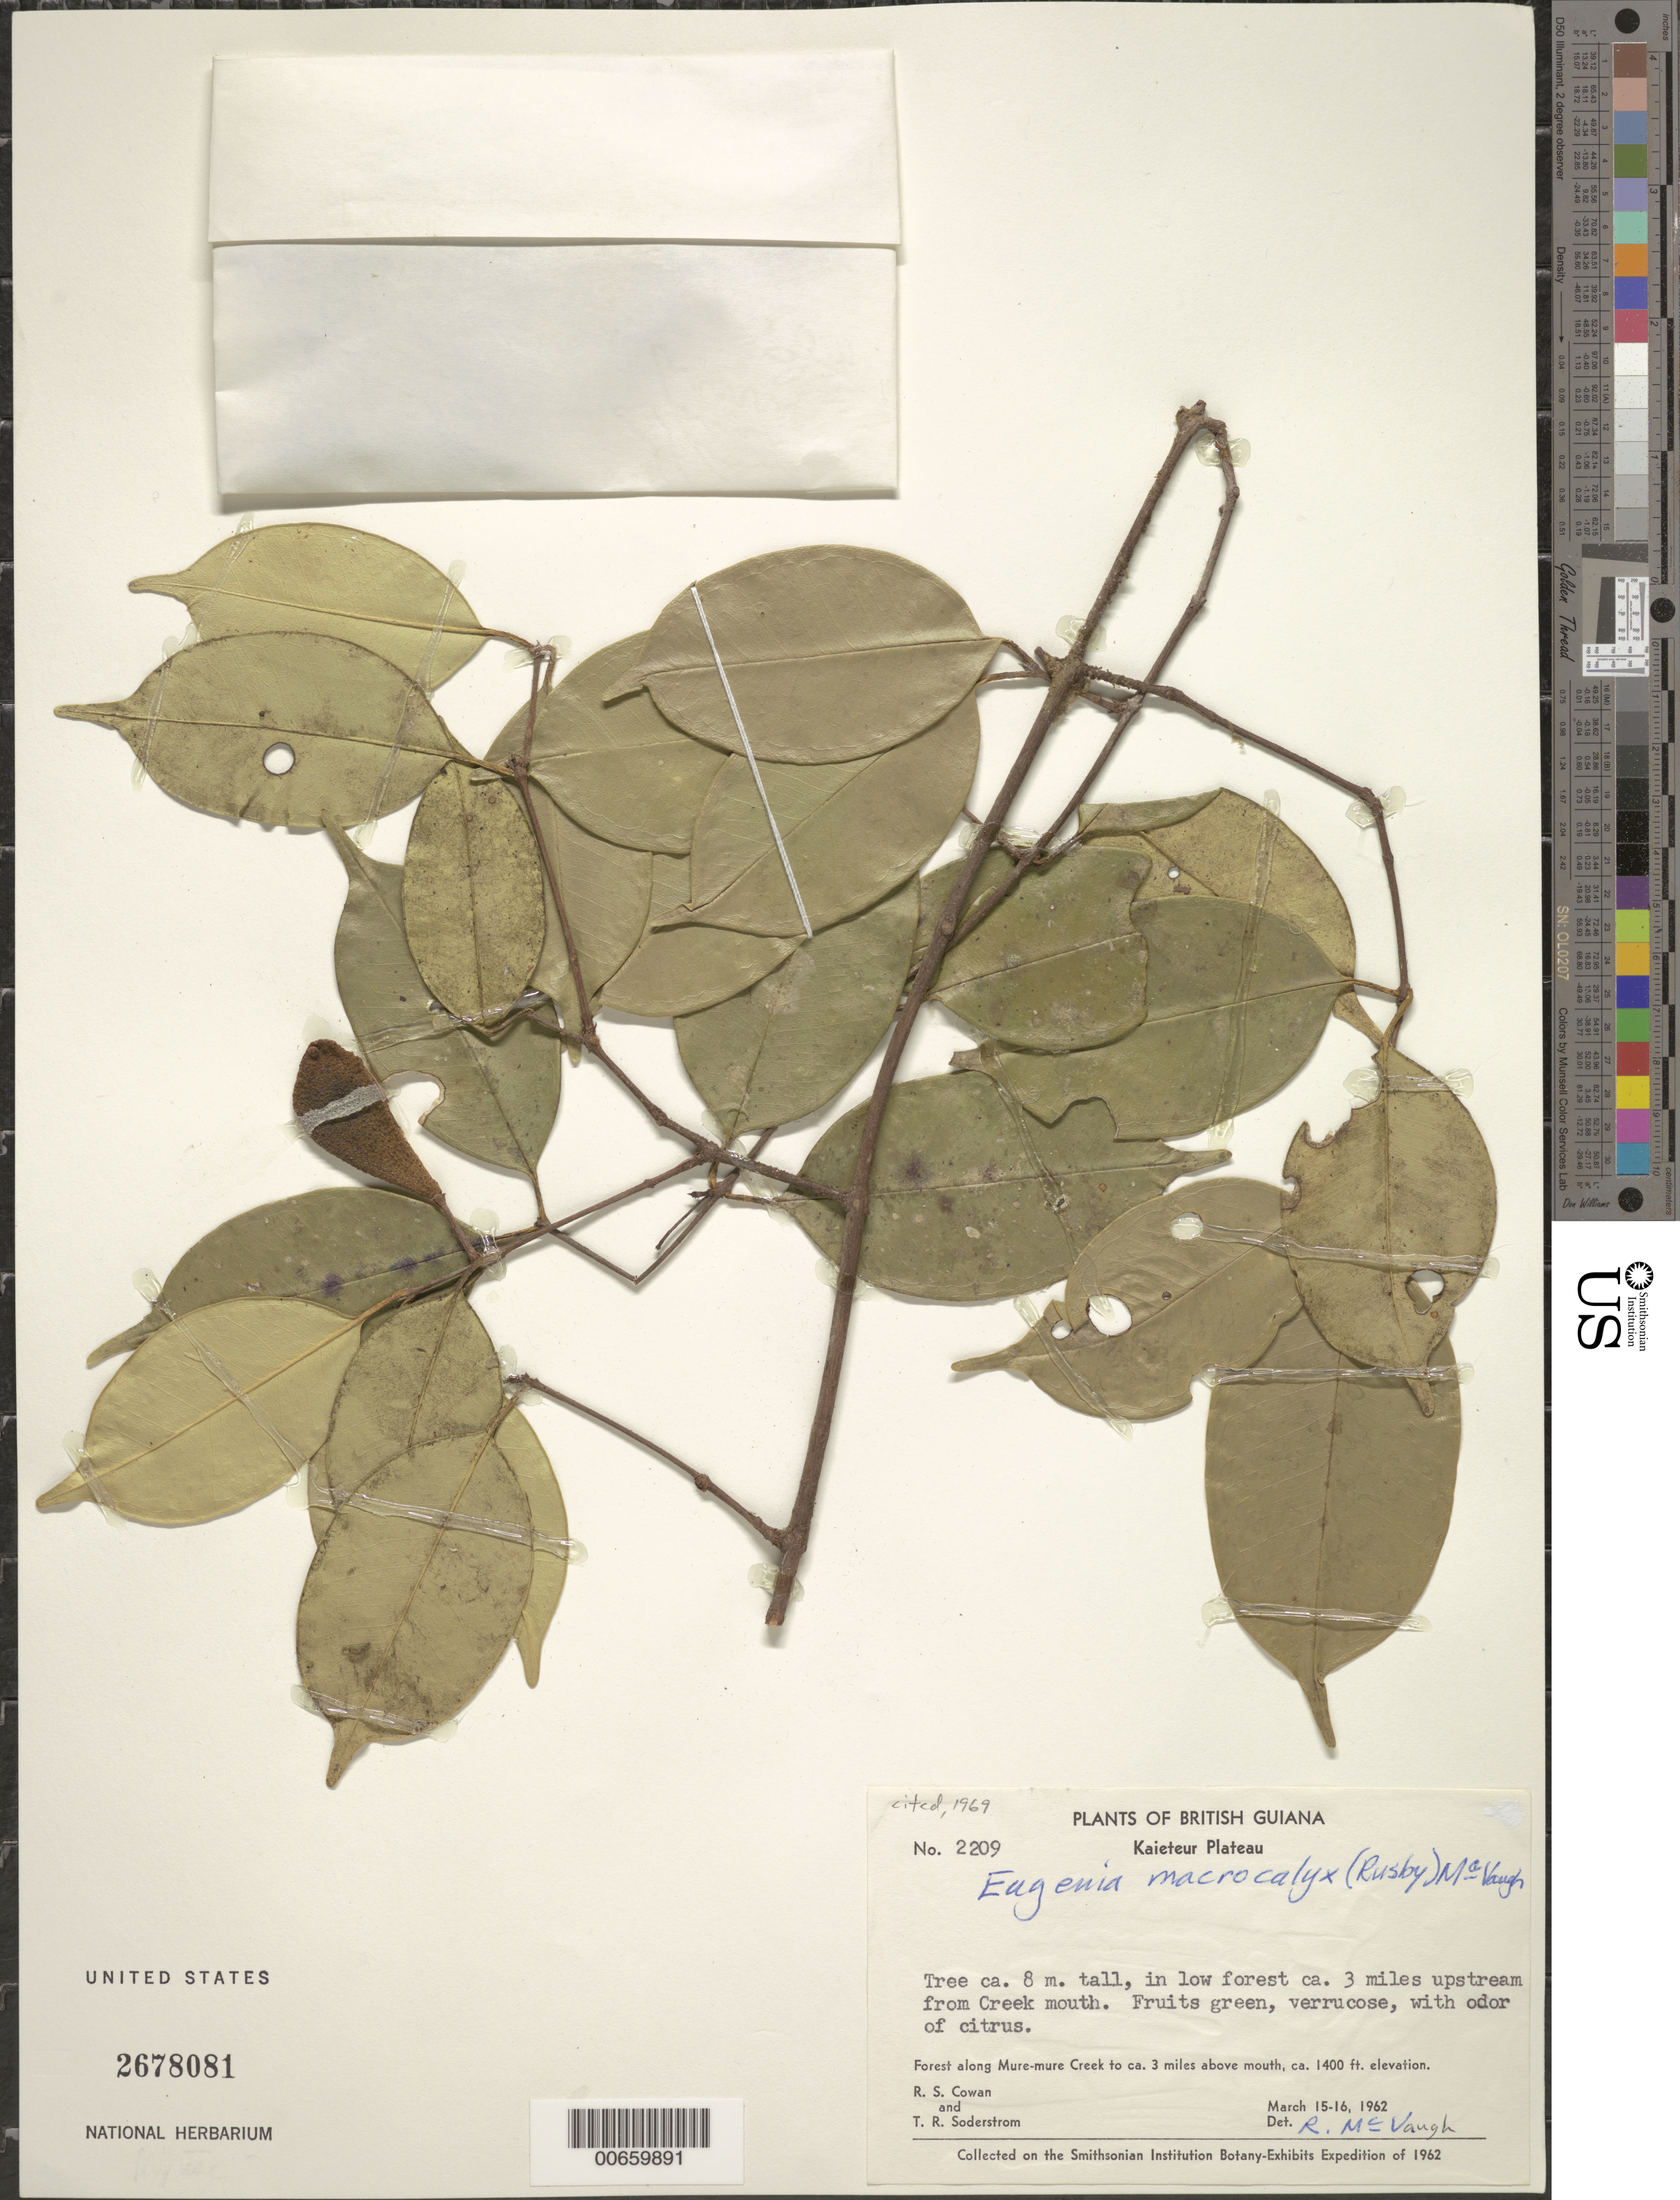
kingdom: Plantae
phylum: Tracheophyta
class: Magnoliopsida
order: Myrtales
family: Myrtaceae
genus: Eugenia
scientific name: Eugenia wentii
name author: Amshoff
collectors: R. S. Cowan & T. R. Soderstrom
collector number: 2209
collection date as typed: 15-Mar-62 to 16-Mar-62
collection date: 1962-03-15/1962-03-16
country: Guyana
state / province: Potaro-Siparuni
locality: Kaieteur Plateau, Mure-mure Creek to ca. 3 mi. above mouth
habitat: Forest along creek beyond Mure-mure savanna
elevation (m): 427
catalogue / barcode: US 2678081